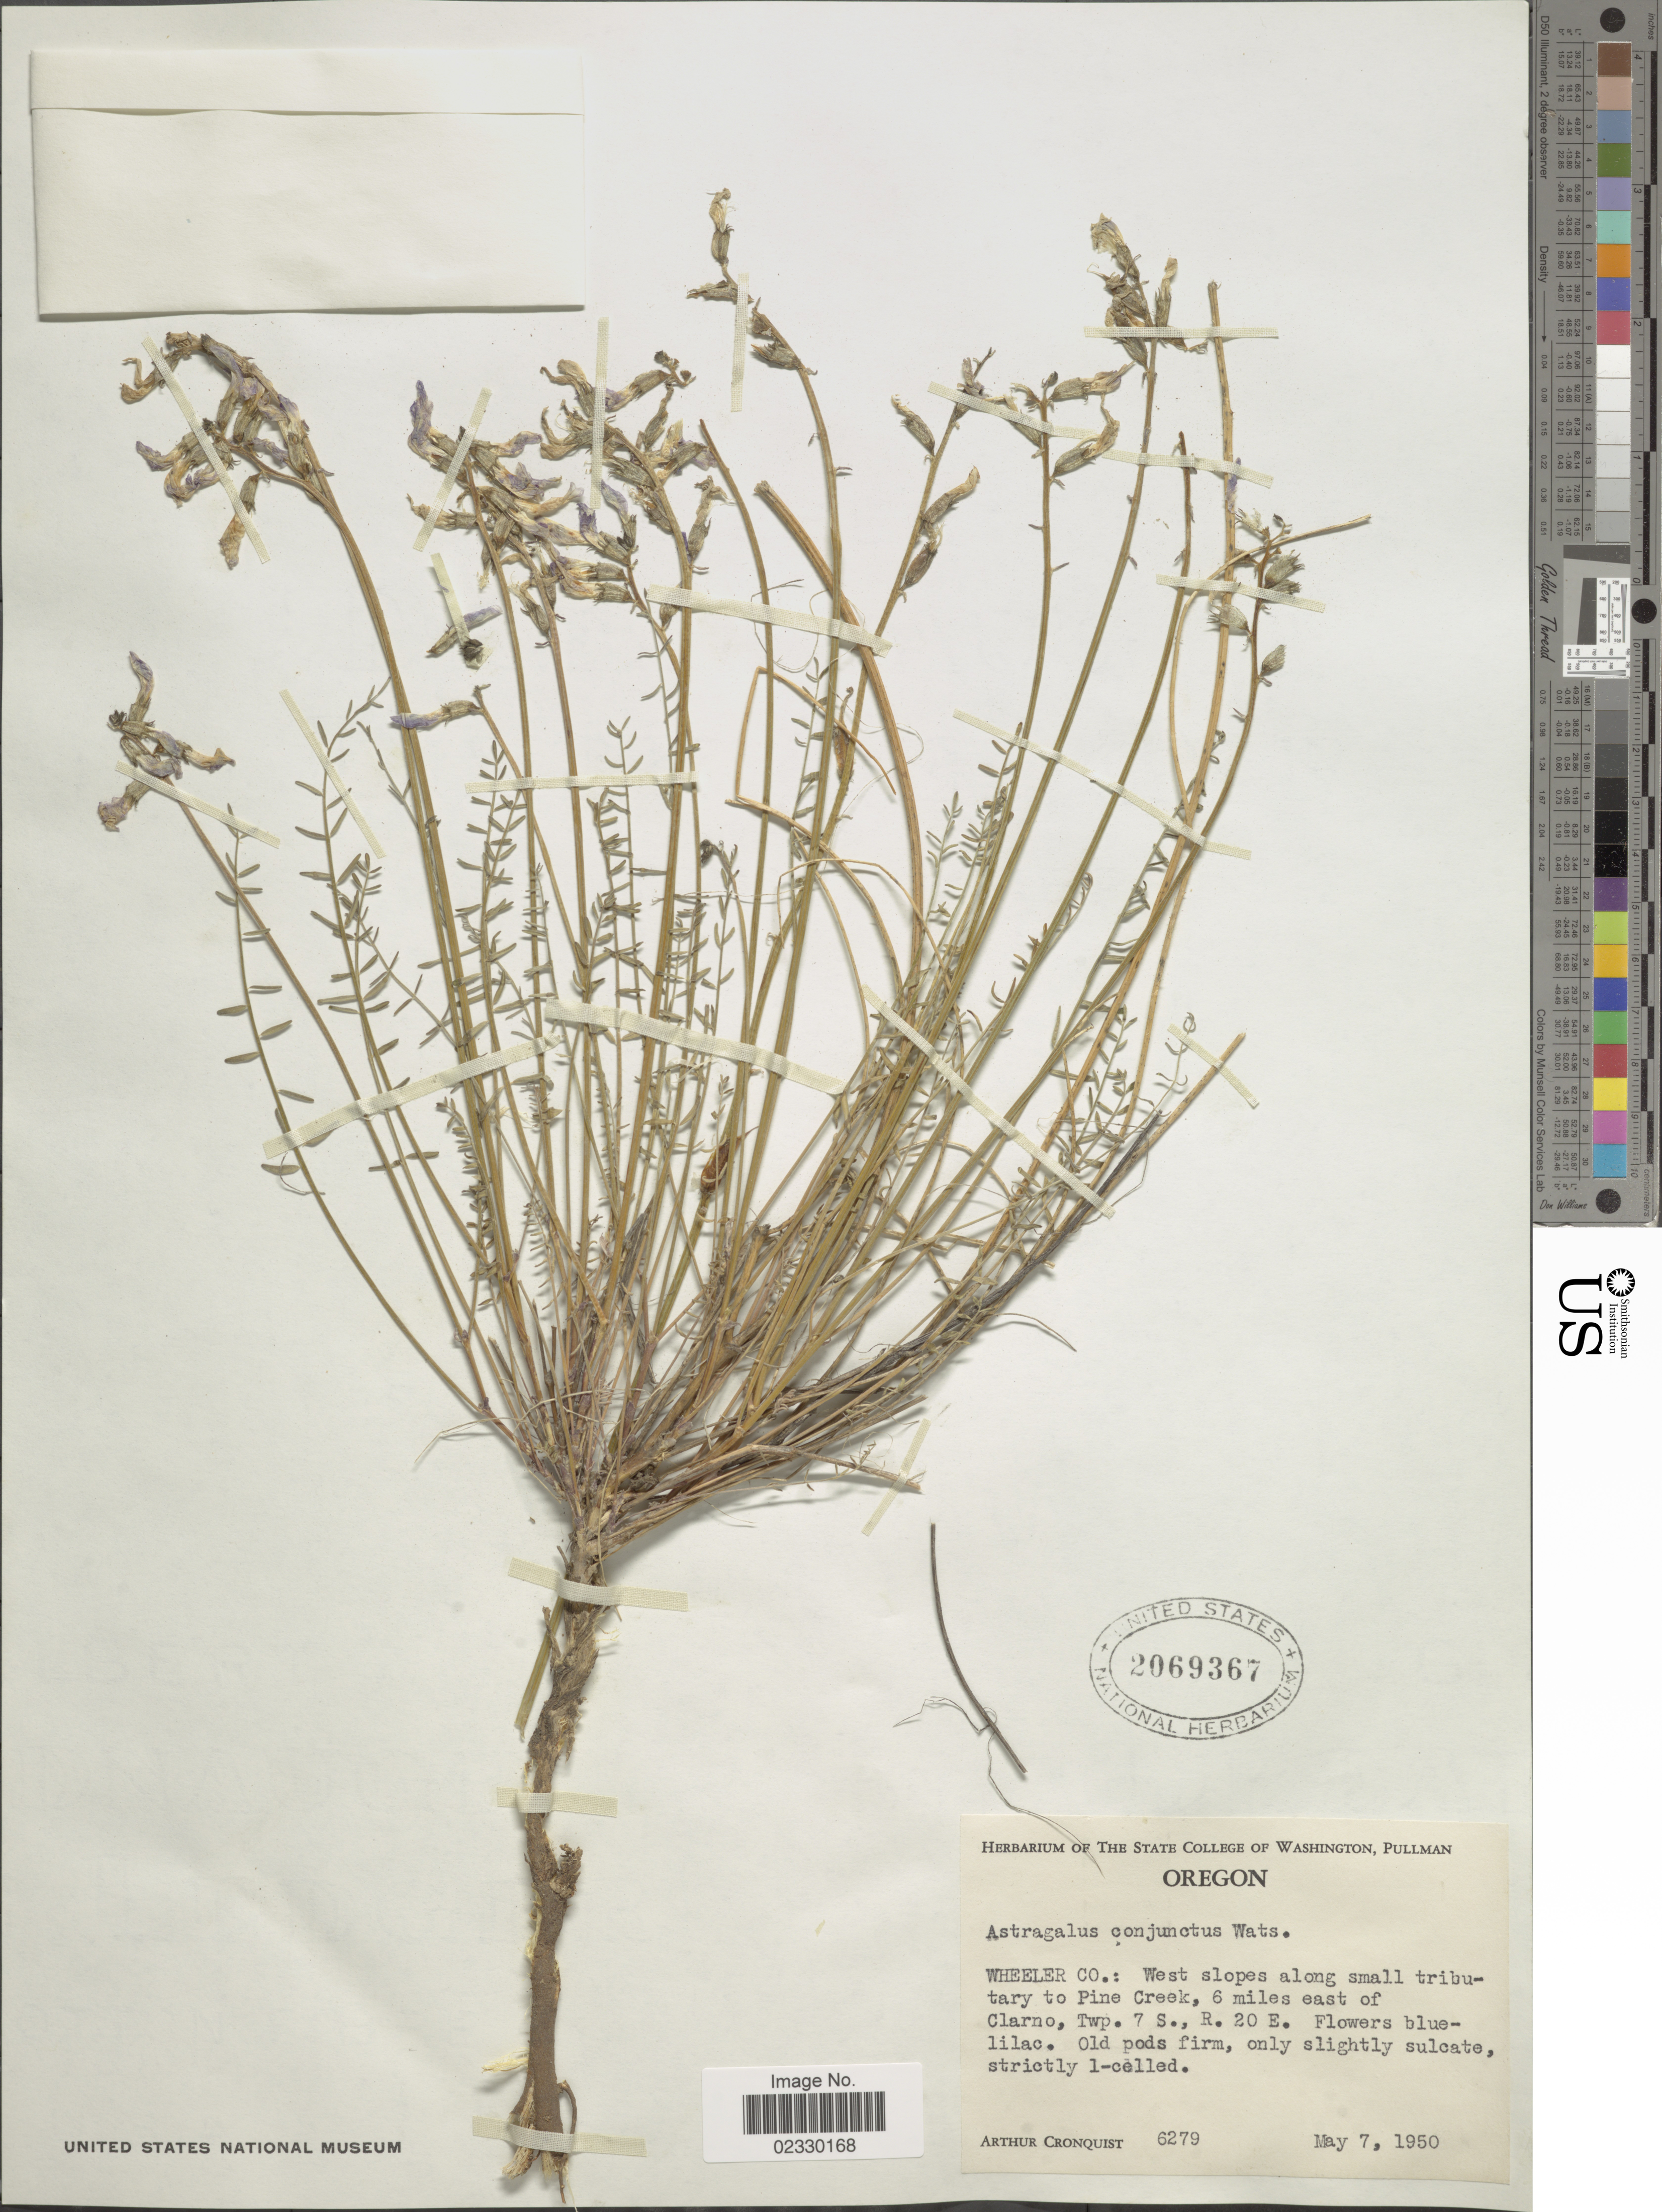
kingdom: Plantae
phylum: Tracheophyta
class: Magnoliopsida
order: Fabales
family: Fabaceae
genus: Astragalus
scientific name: Astragalus conjunctus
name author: S. Watson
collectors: A. J. Cronquist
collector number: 6279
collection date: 1950-05-07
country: United States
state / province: Oregon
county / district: Wheeler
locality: Wheeler Co: West slopes along small tributary to Pine Creek, 6 miles east of Clarno, Twp. 7 S., R., 20 E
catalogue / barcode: US 2069367